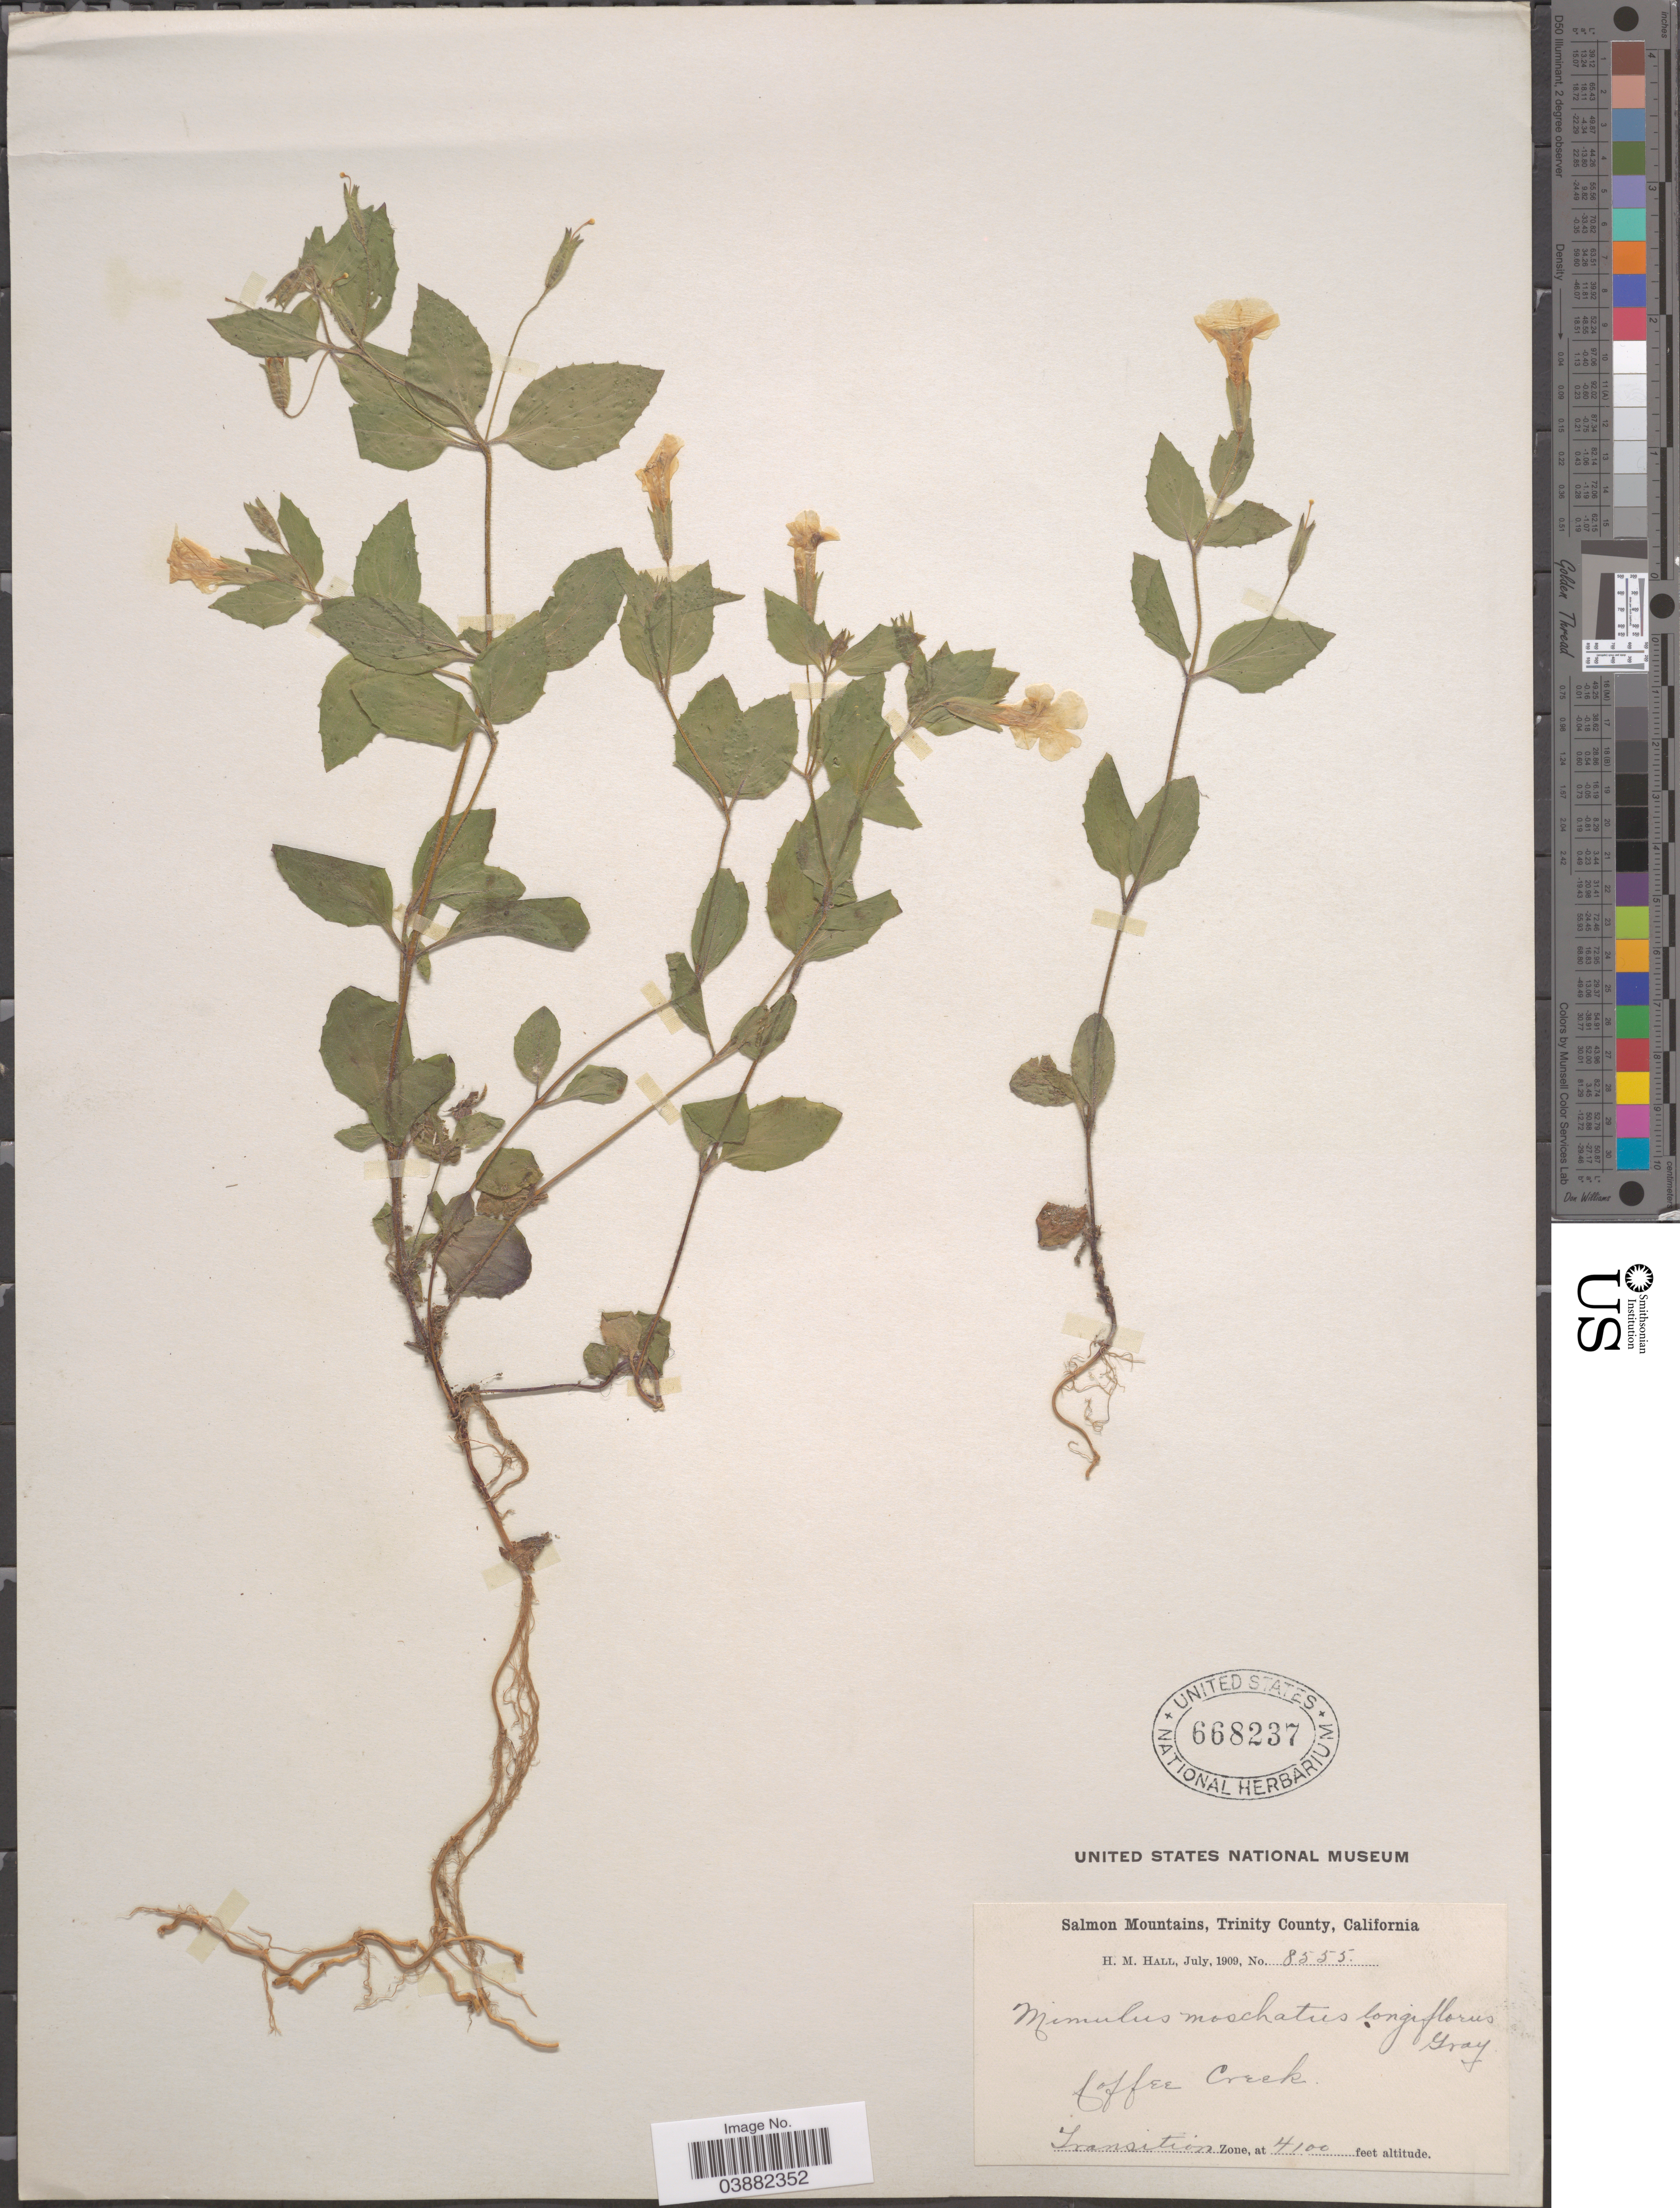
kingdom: Plantae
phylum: Tracheophyta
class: Magnoliopsida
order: Lamiales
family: Phrymaceae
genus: Mimulus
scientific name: Mimulus moschatus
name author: Douglas ex Lindl.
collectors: H. M. Hall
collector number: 8555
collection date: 1909-07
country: United States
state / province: California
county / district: Trinity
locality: Salmon Mountains, Trinity County. Coffee Creek. Transition Zone.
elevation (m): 1250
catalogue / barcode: US 668237